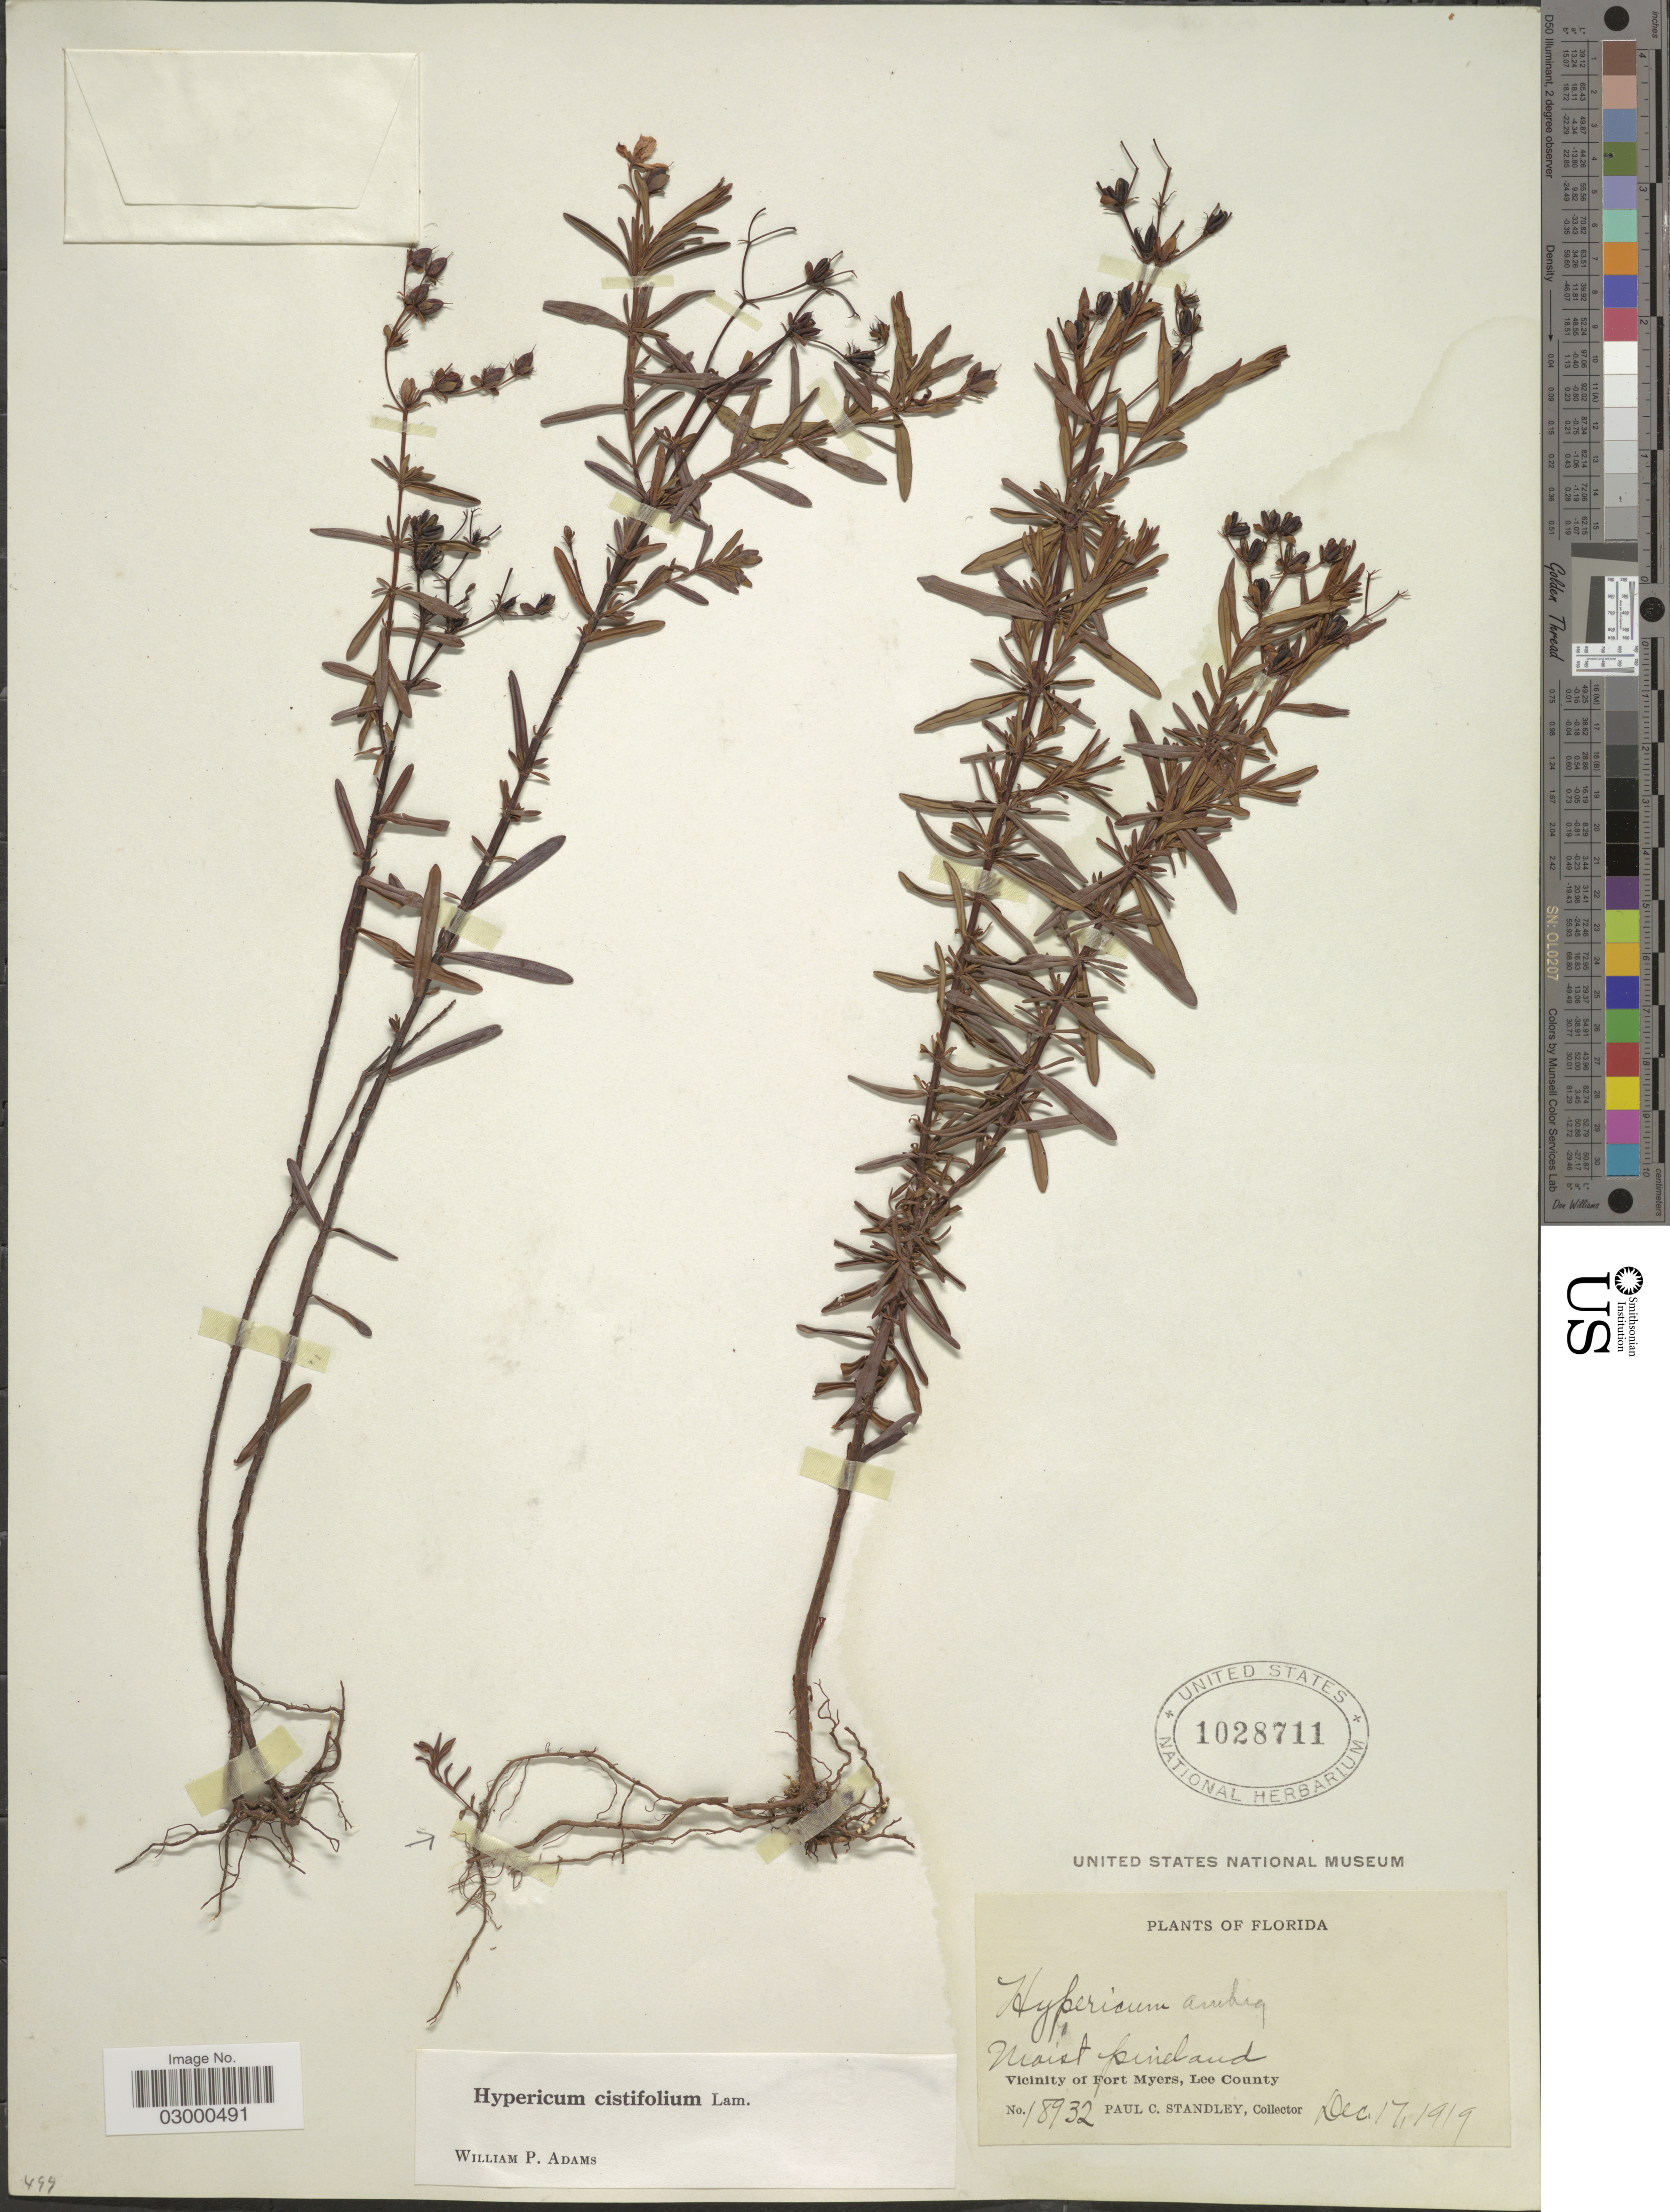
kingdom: Plantae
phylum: Tracheophyta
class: Magnoliopsida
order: Malpighiales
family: Hypericaceae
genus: Hypericum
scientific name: Hypericum cistifolium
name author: Lam.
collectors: P. C. Standley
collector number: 18932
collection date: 1919-12-17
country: United States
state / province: Florida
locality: Vicinity of Fort Myers, Lee County.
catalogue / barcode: US 1028711